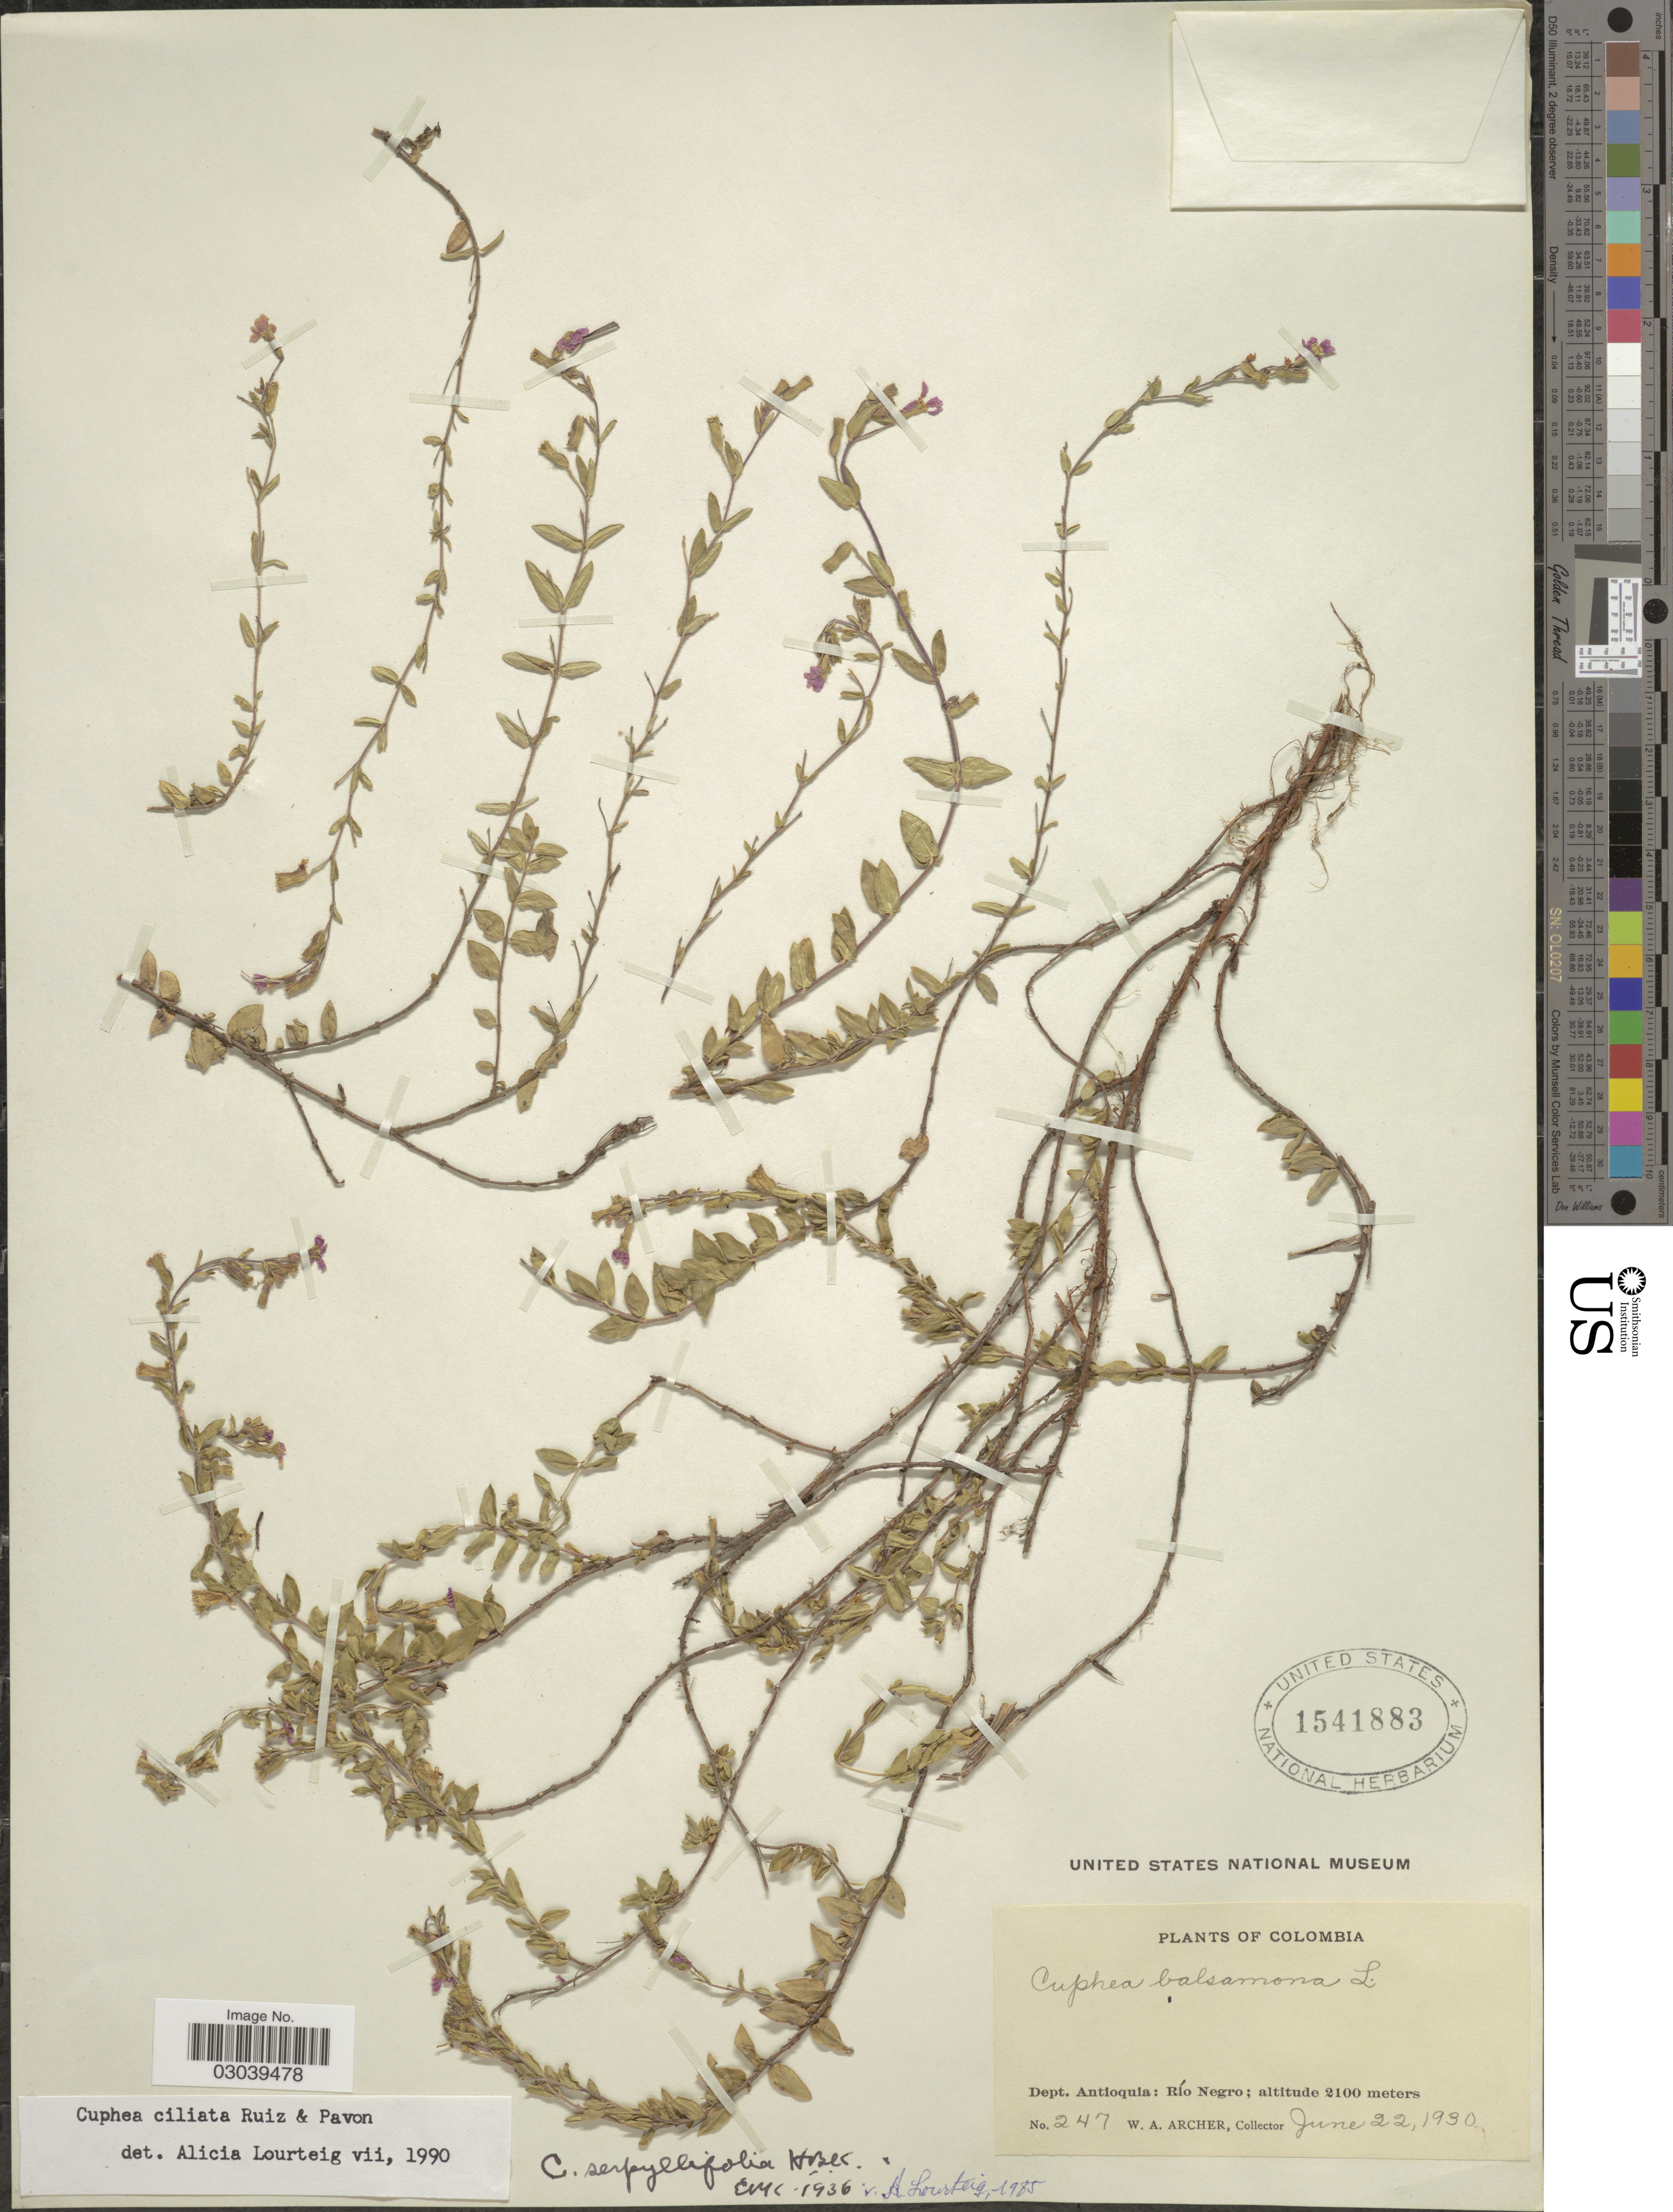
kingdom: Plantae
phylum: Tracheophyta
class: Magnoliopsida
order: Myrtales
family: Lythraceae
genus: Cuphea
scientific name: Cuphea ciliata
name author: Ruiz & Pav.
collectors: W. Archer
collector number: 247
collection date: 1930-06-22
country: Colombia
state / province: Antioquia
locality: Dept. Antioquia: Río Negro.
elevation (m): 2100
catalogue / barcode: US 1541883